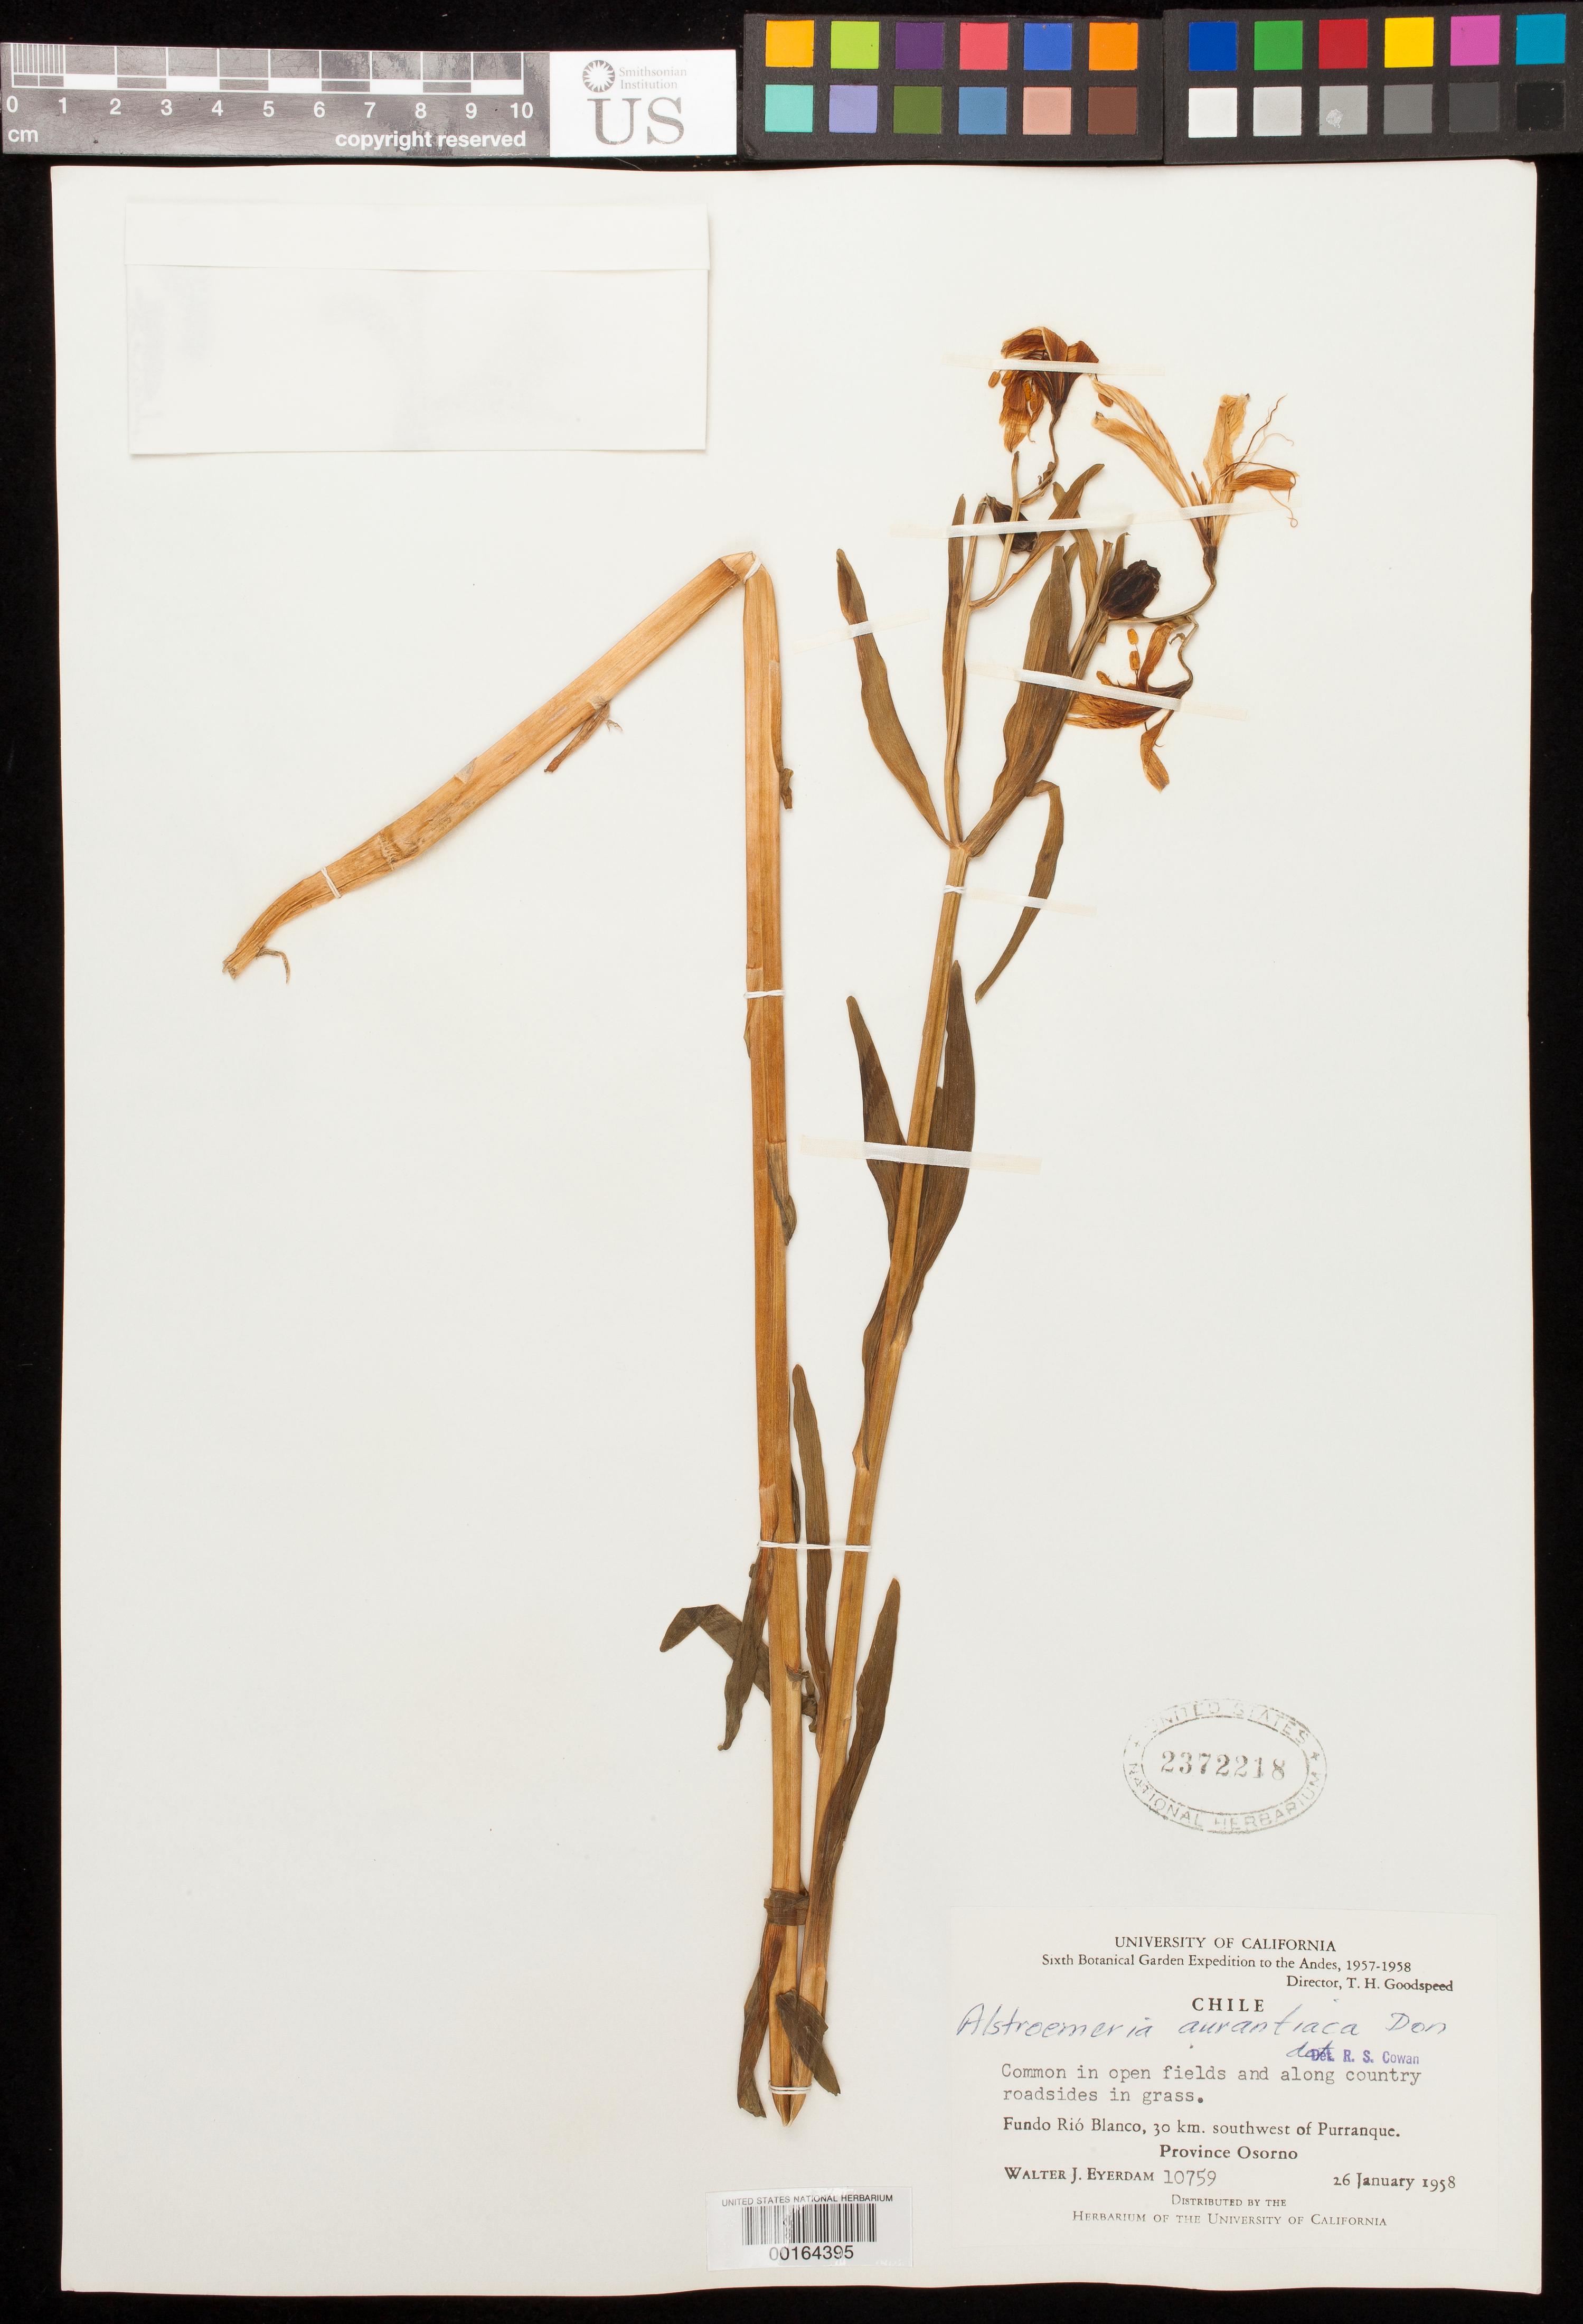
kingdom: Plantae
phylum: Tracheophyta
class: Liliopsida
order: Liliales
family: Alstroemeriaceae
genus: Alstroemeria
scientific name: Alstroemeria aurantiaca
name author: D. Don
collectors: W. J. Eyerdam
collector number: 10759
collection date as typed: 26 Jan 1958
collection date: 1958-01-26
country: Chile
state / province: Los Lagos (X)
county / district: Osorno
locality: Fundo rio blanco, 30 mi sw of purranque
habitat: In open fields and along country roadsides in grass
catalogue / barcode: US 2372218